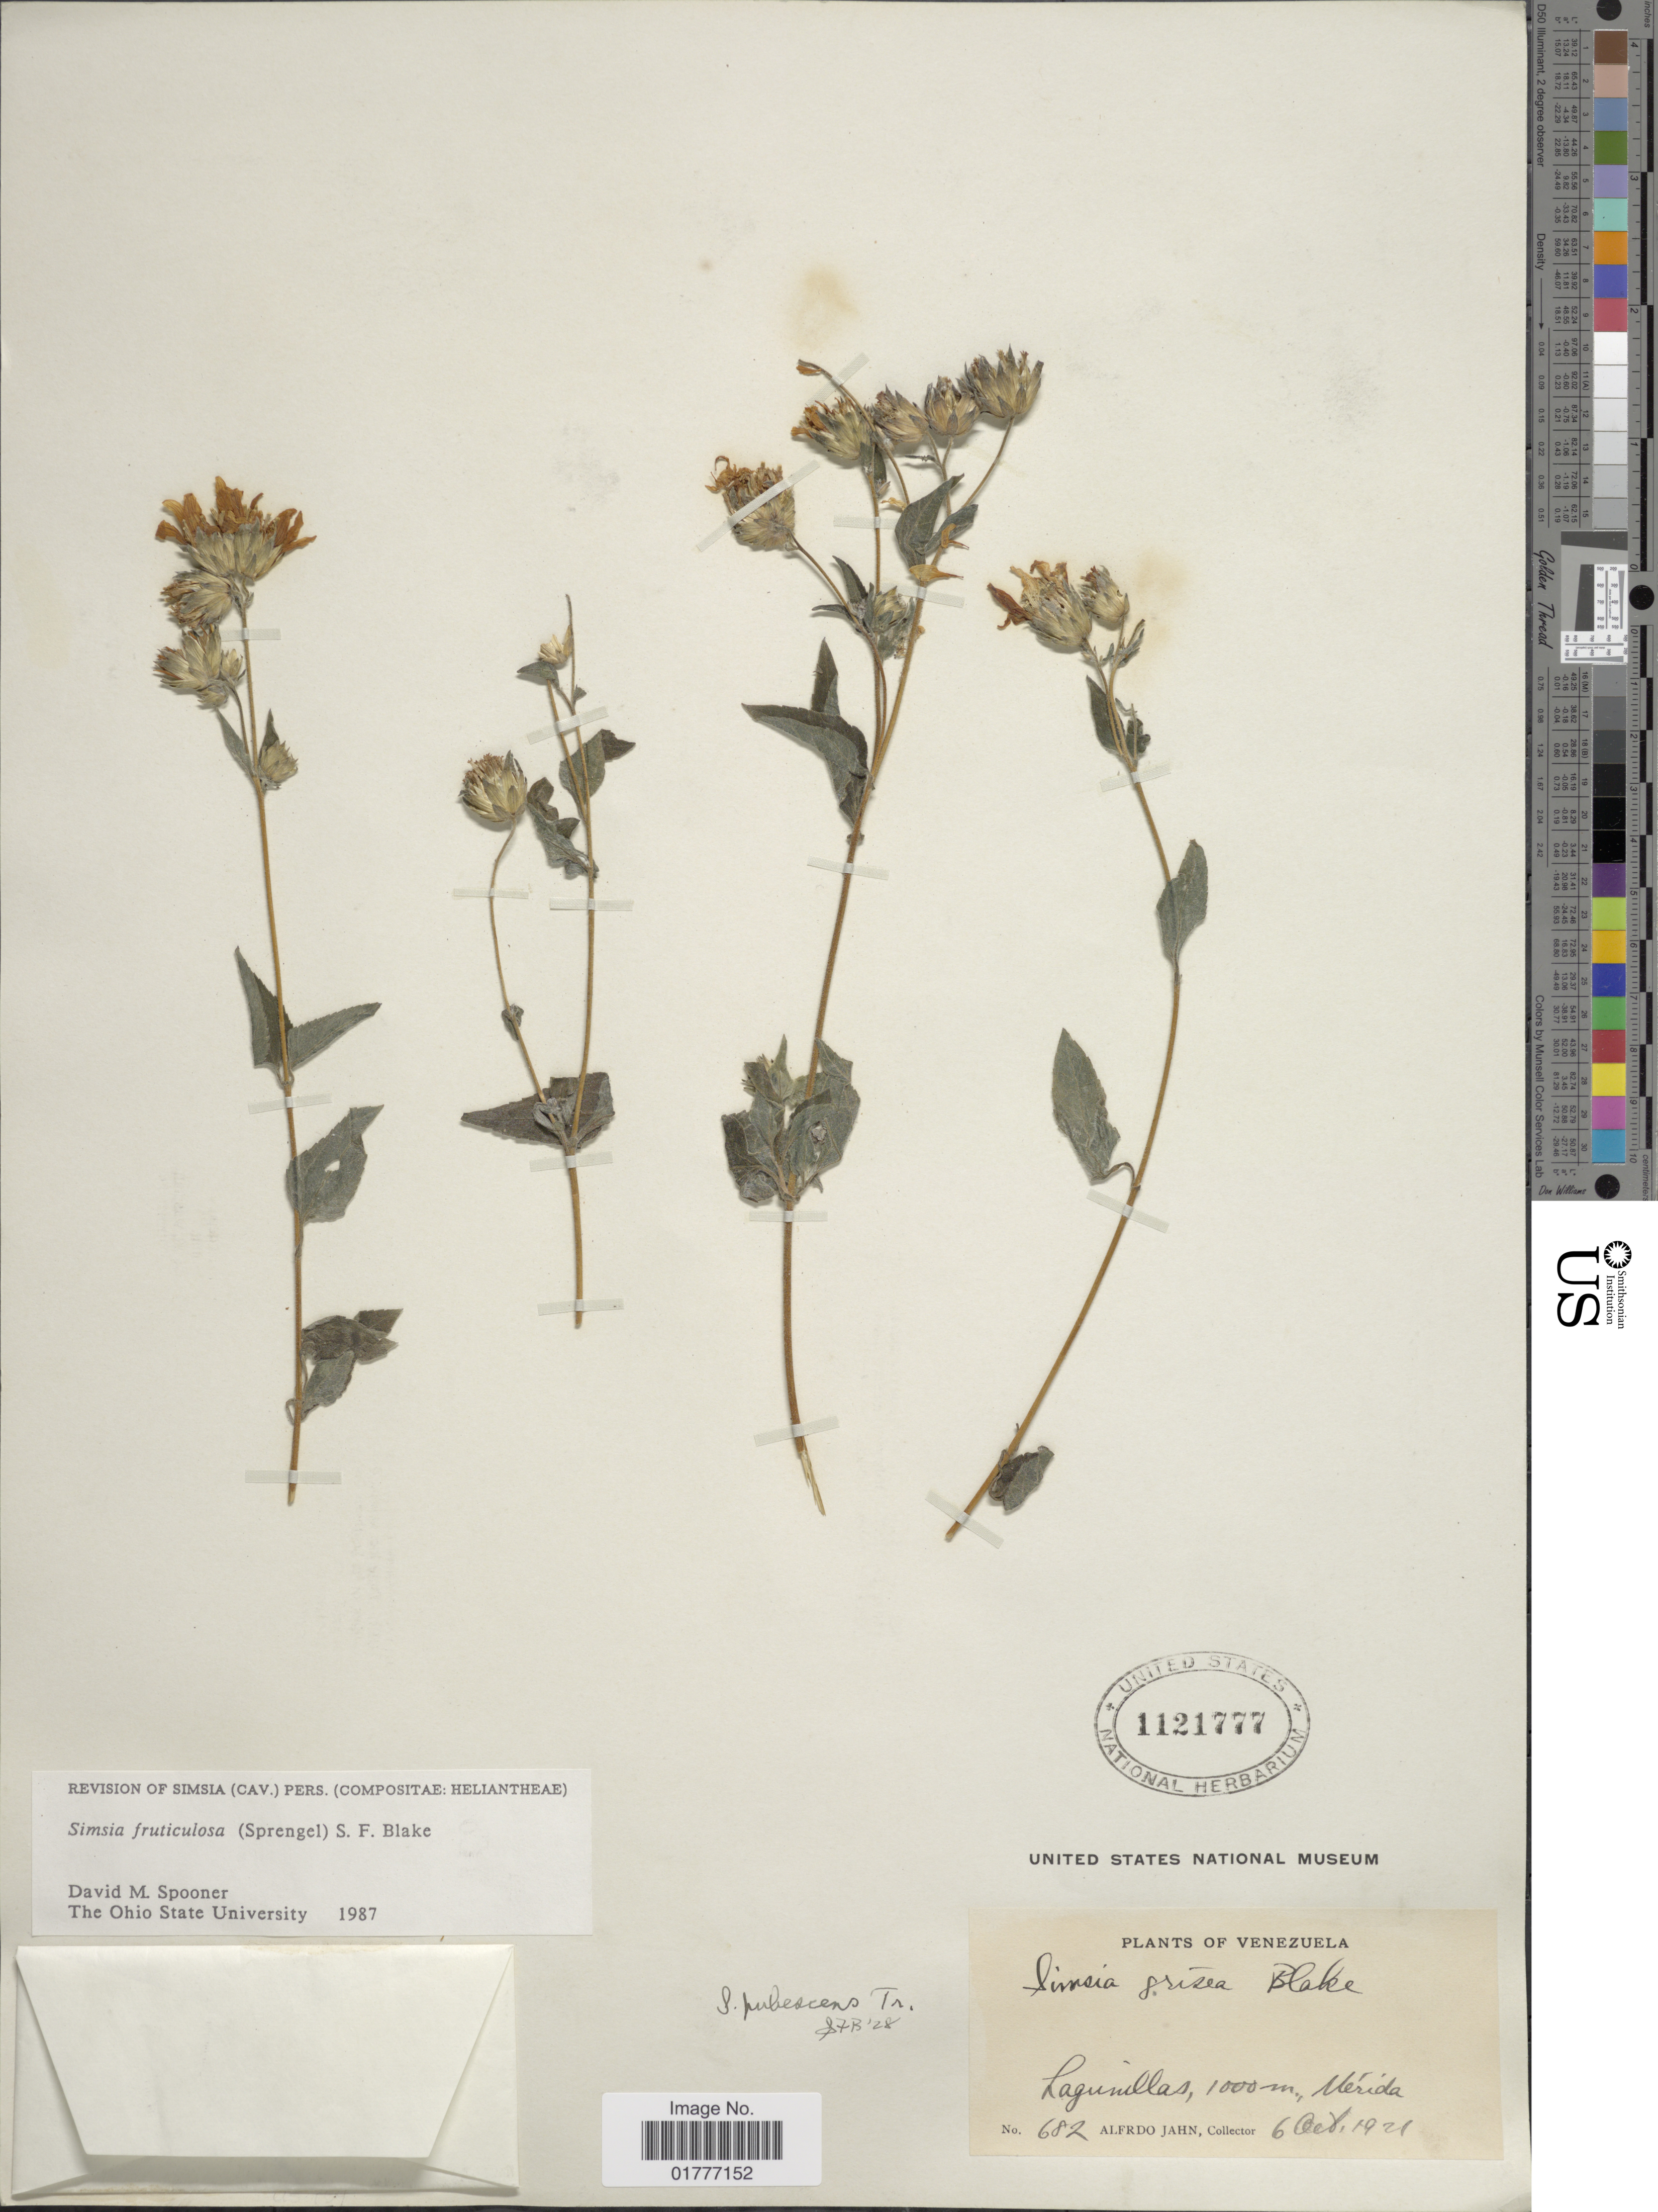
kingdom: Plantae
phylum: Tracheophyta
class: Magnoliopsida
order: Asterales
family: Asteraceae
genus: Simsia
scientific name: Simsia fruticulosa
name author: (Spreng.) S.F. Blake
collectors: A. Jahn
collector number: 682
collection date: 1921-10-06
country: Venezuela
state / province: Mérida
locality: Lagunillas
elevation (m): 1000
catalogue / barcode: US 1121777